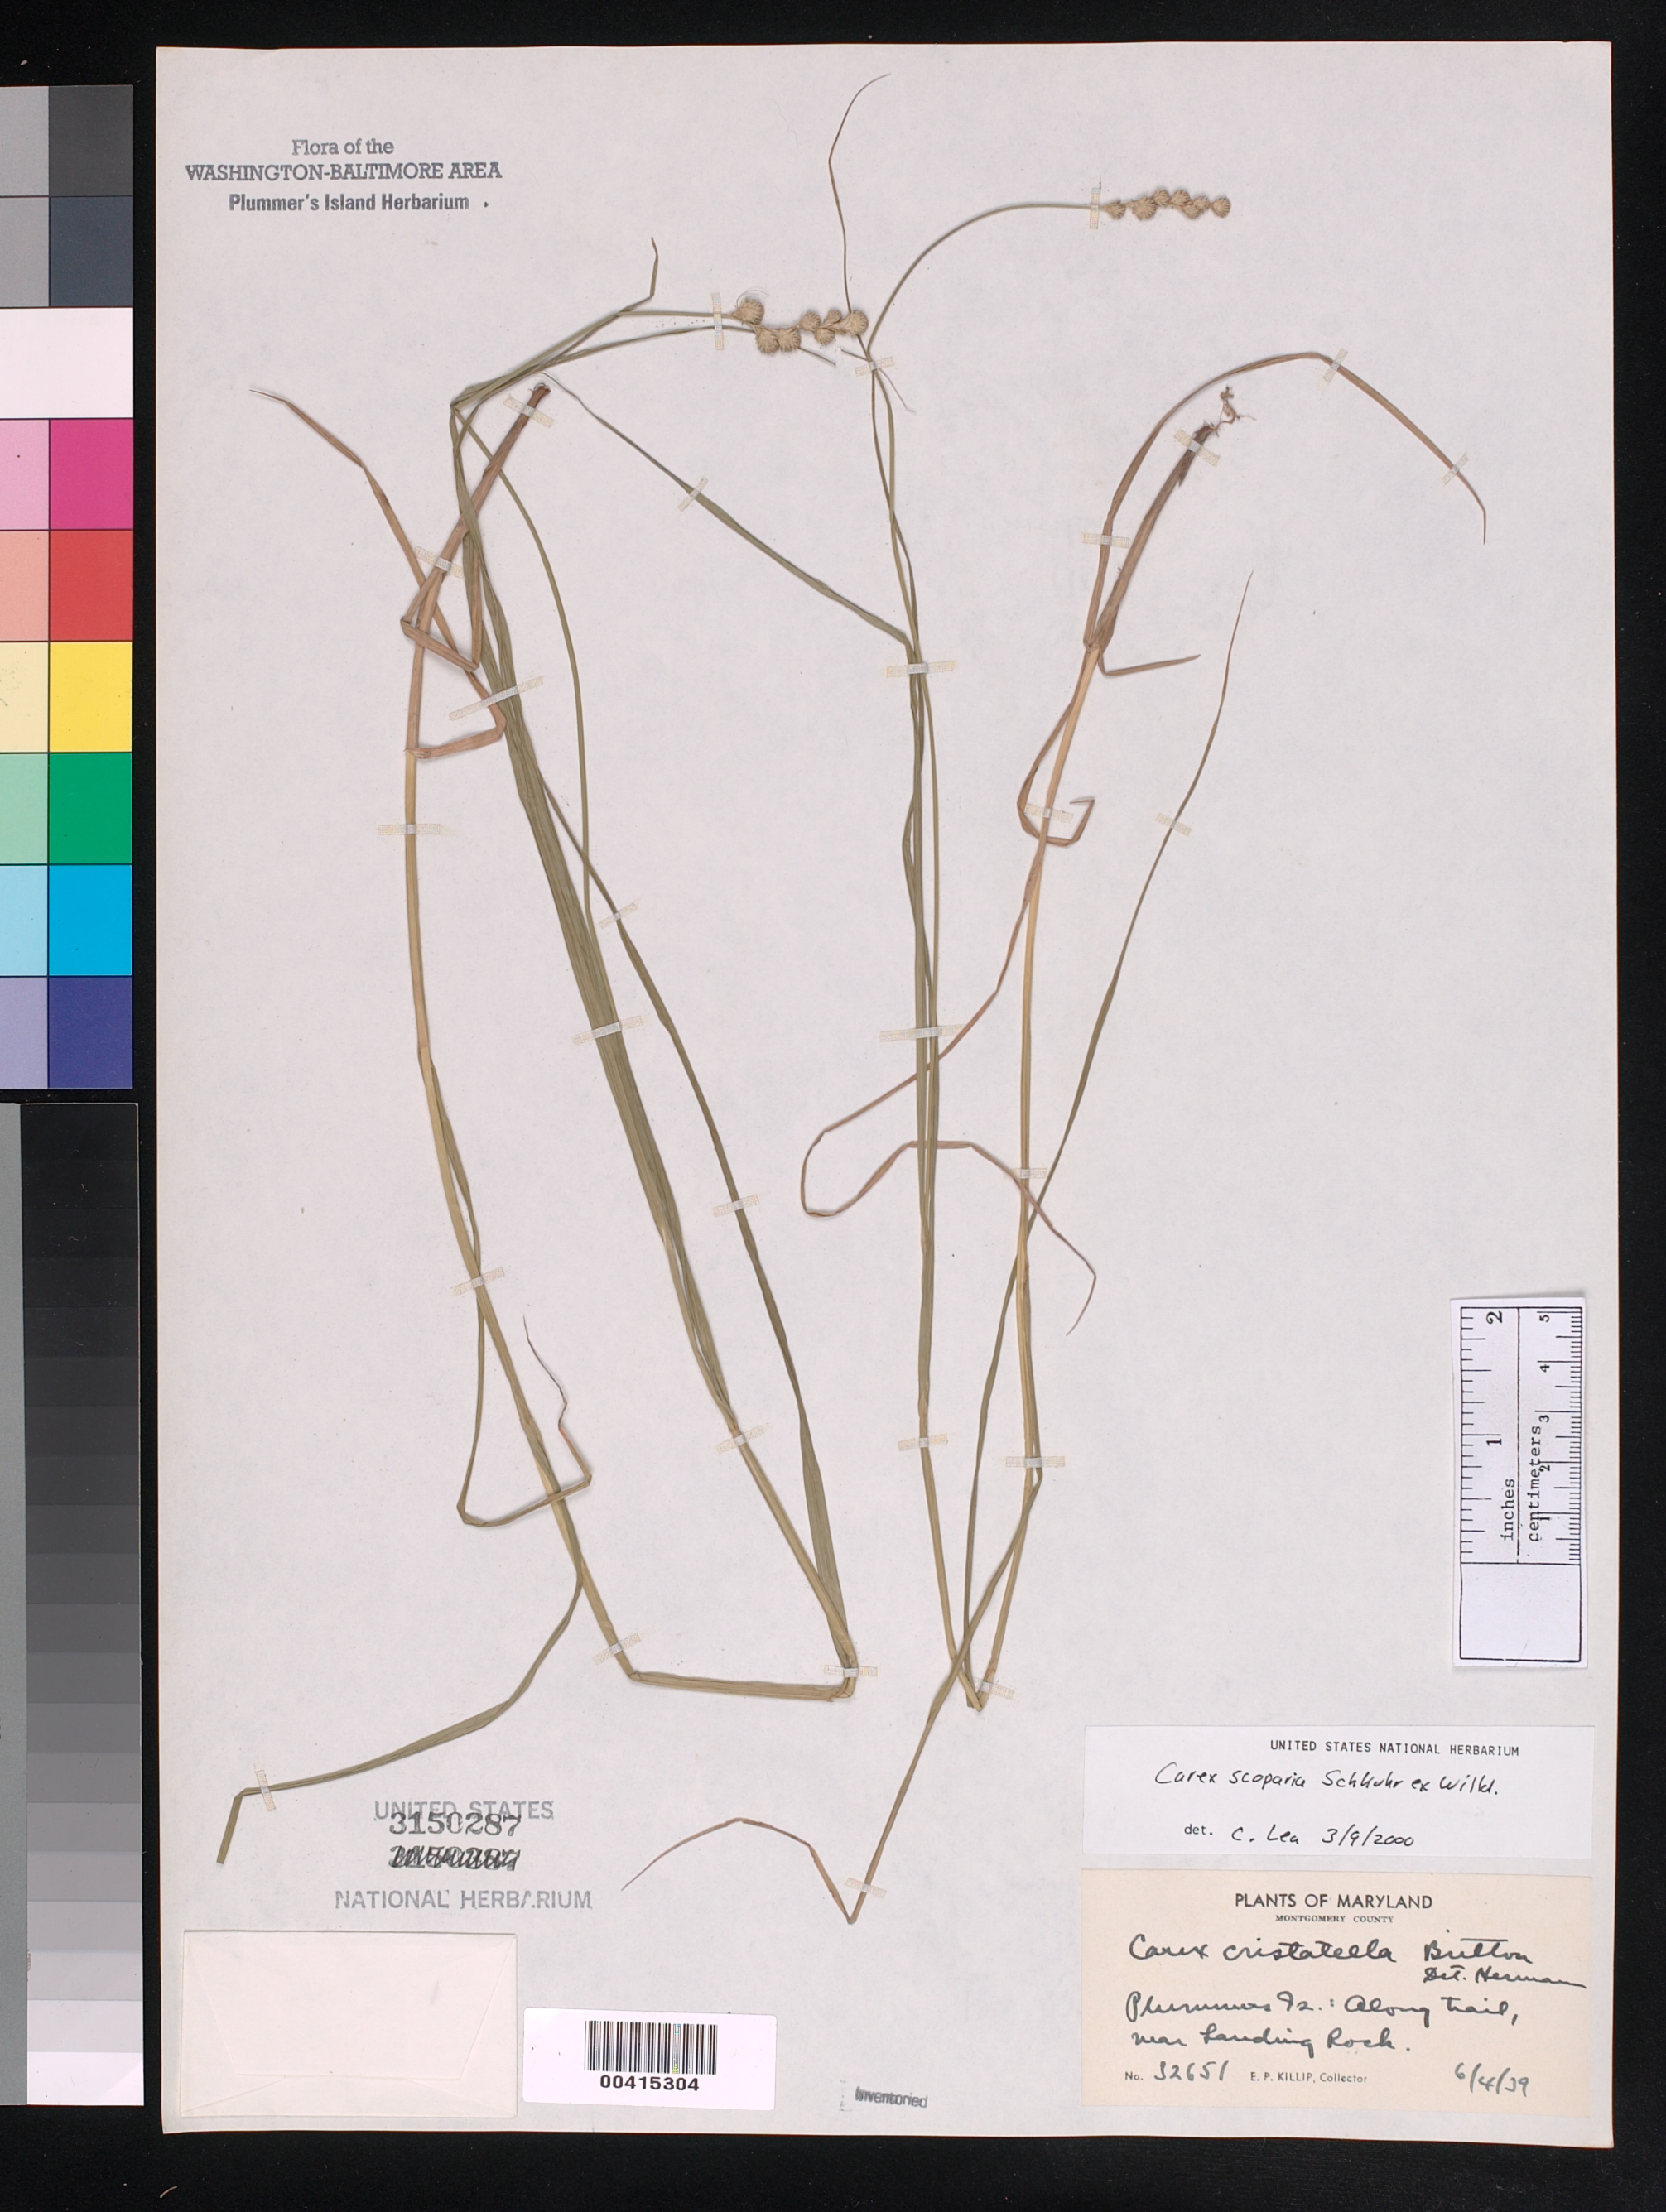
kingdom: Plantae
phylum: Tracheophyta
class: Liliopsida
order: Poales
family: Cyperaceae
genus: Carex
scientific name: Carex scoparia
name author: Schkuhr ex Willd.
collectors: E. P. Killip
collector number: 32651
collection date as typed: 04 Jun 1939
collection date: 1939-06-04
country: United States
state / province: Maryland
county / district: Montgomery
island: Plummers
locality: Plummer's Island Plummers Island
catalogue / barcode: US 3150287